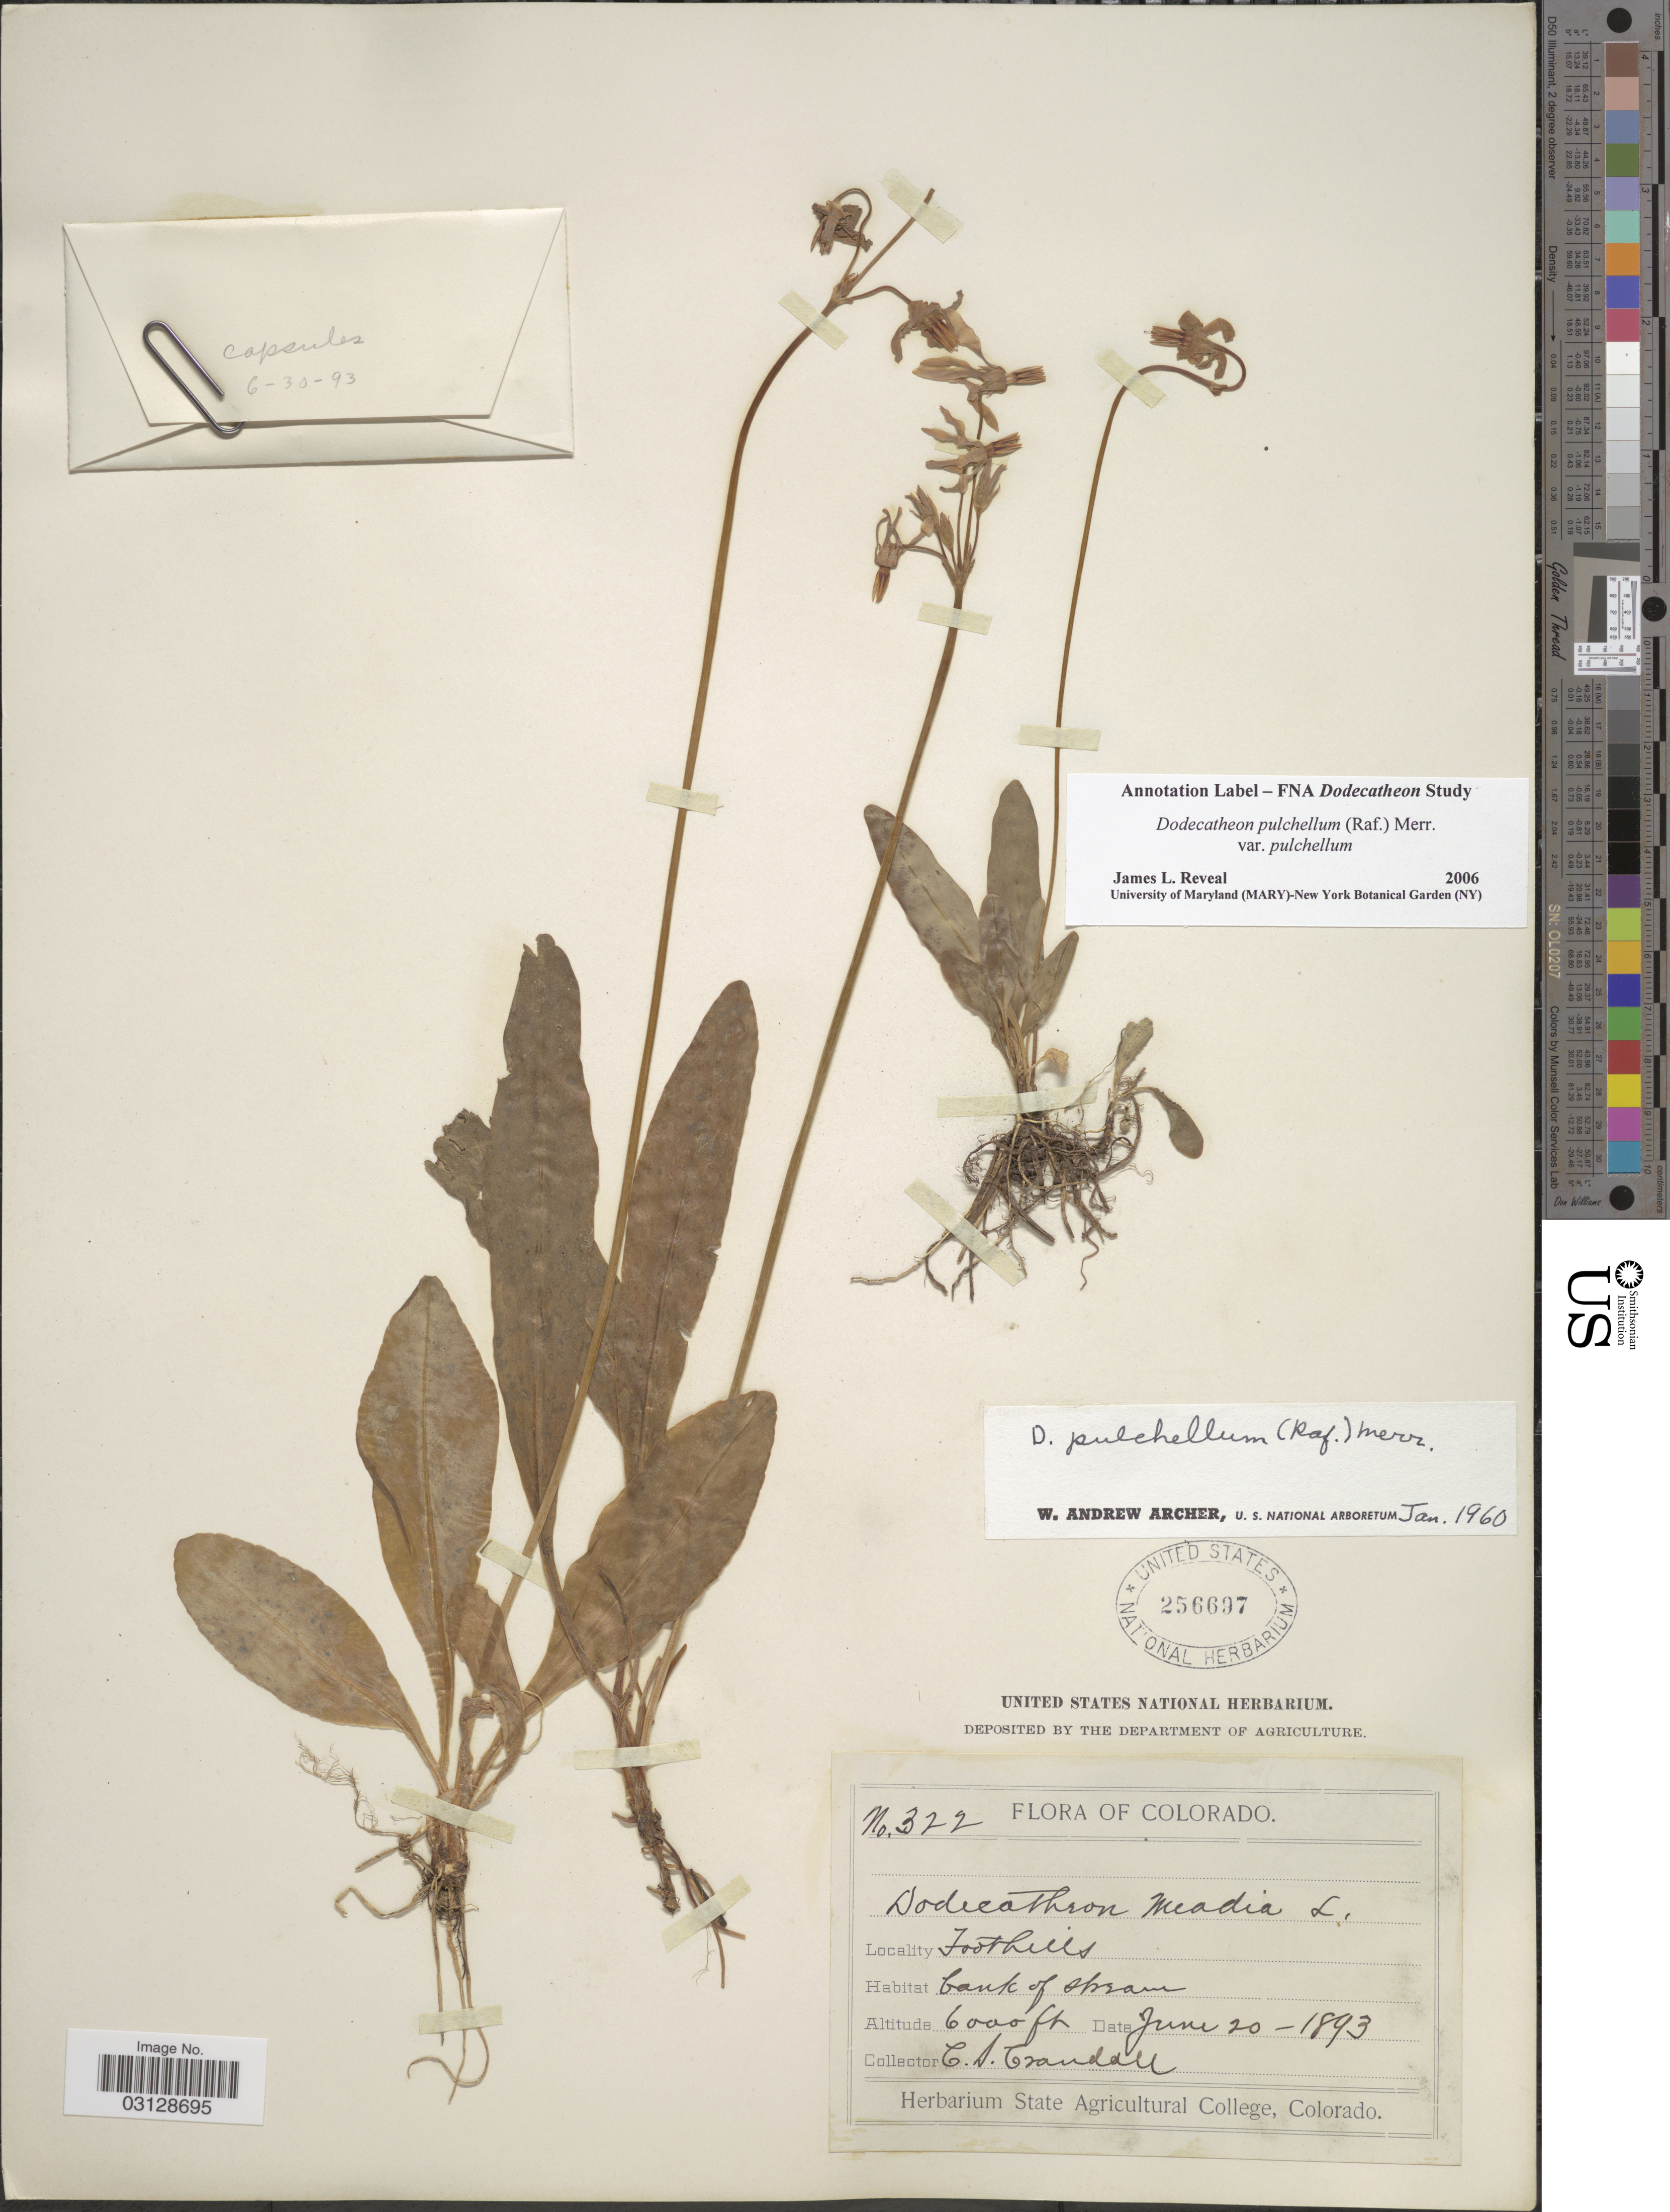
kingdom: Plantae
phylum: Tracheophyta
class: Magnoliopsida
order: Ericales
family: Primulaceae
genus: Dodecatheon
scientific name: Dodecatheon pulchellum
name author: (Raf.) Merr.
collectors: C. Crandall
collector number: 322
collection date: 1893-06-20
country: United States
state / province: Colorado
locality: Bank of stream. Foothills.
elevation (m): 1829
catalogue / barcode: US 256697